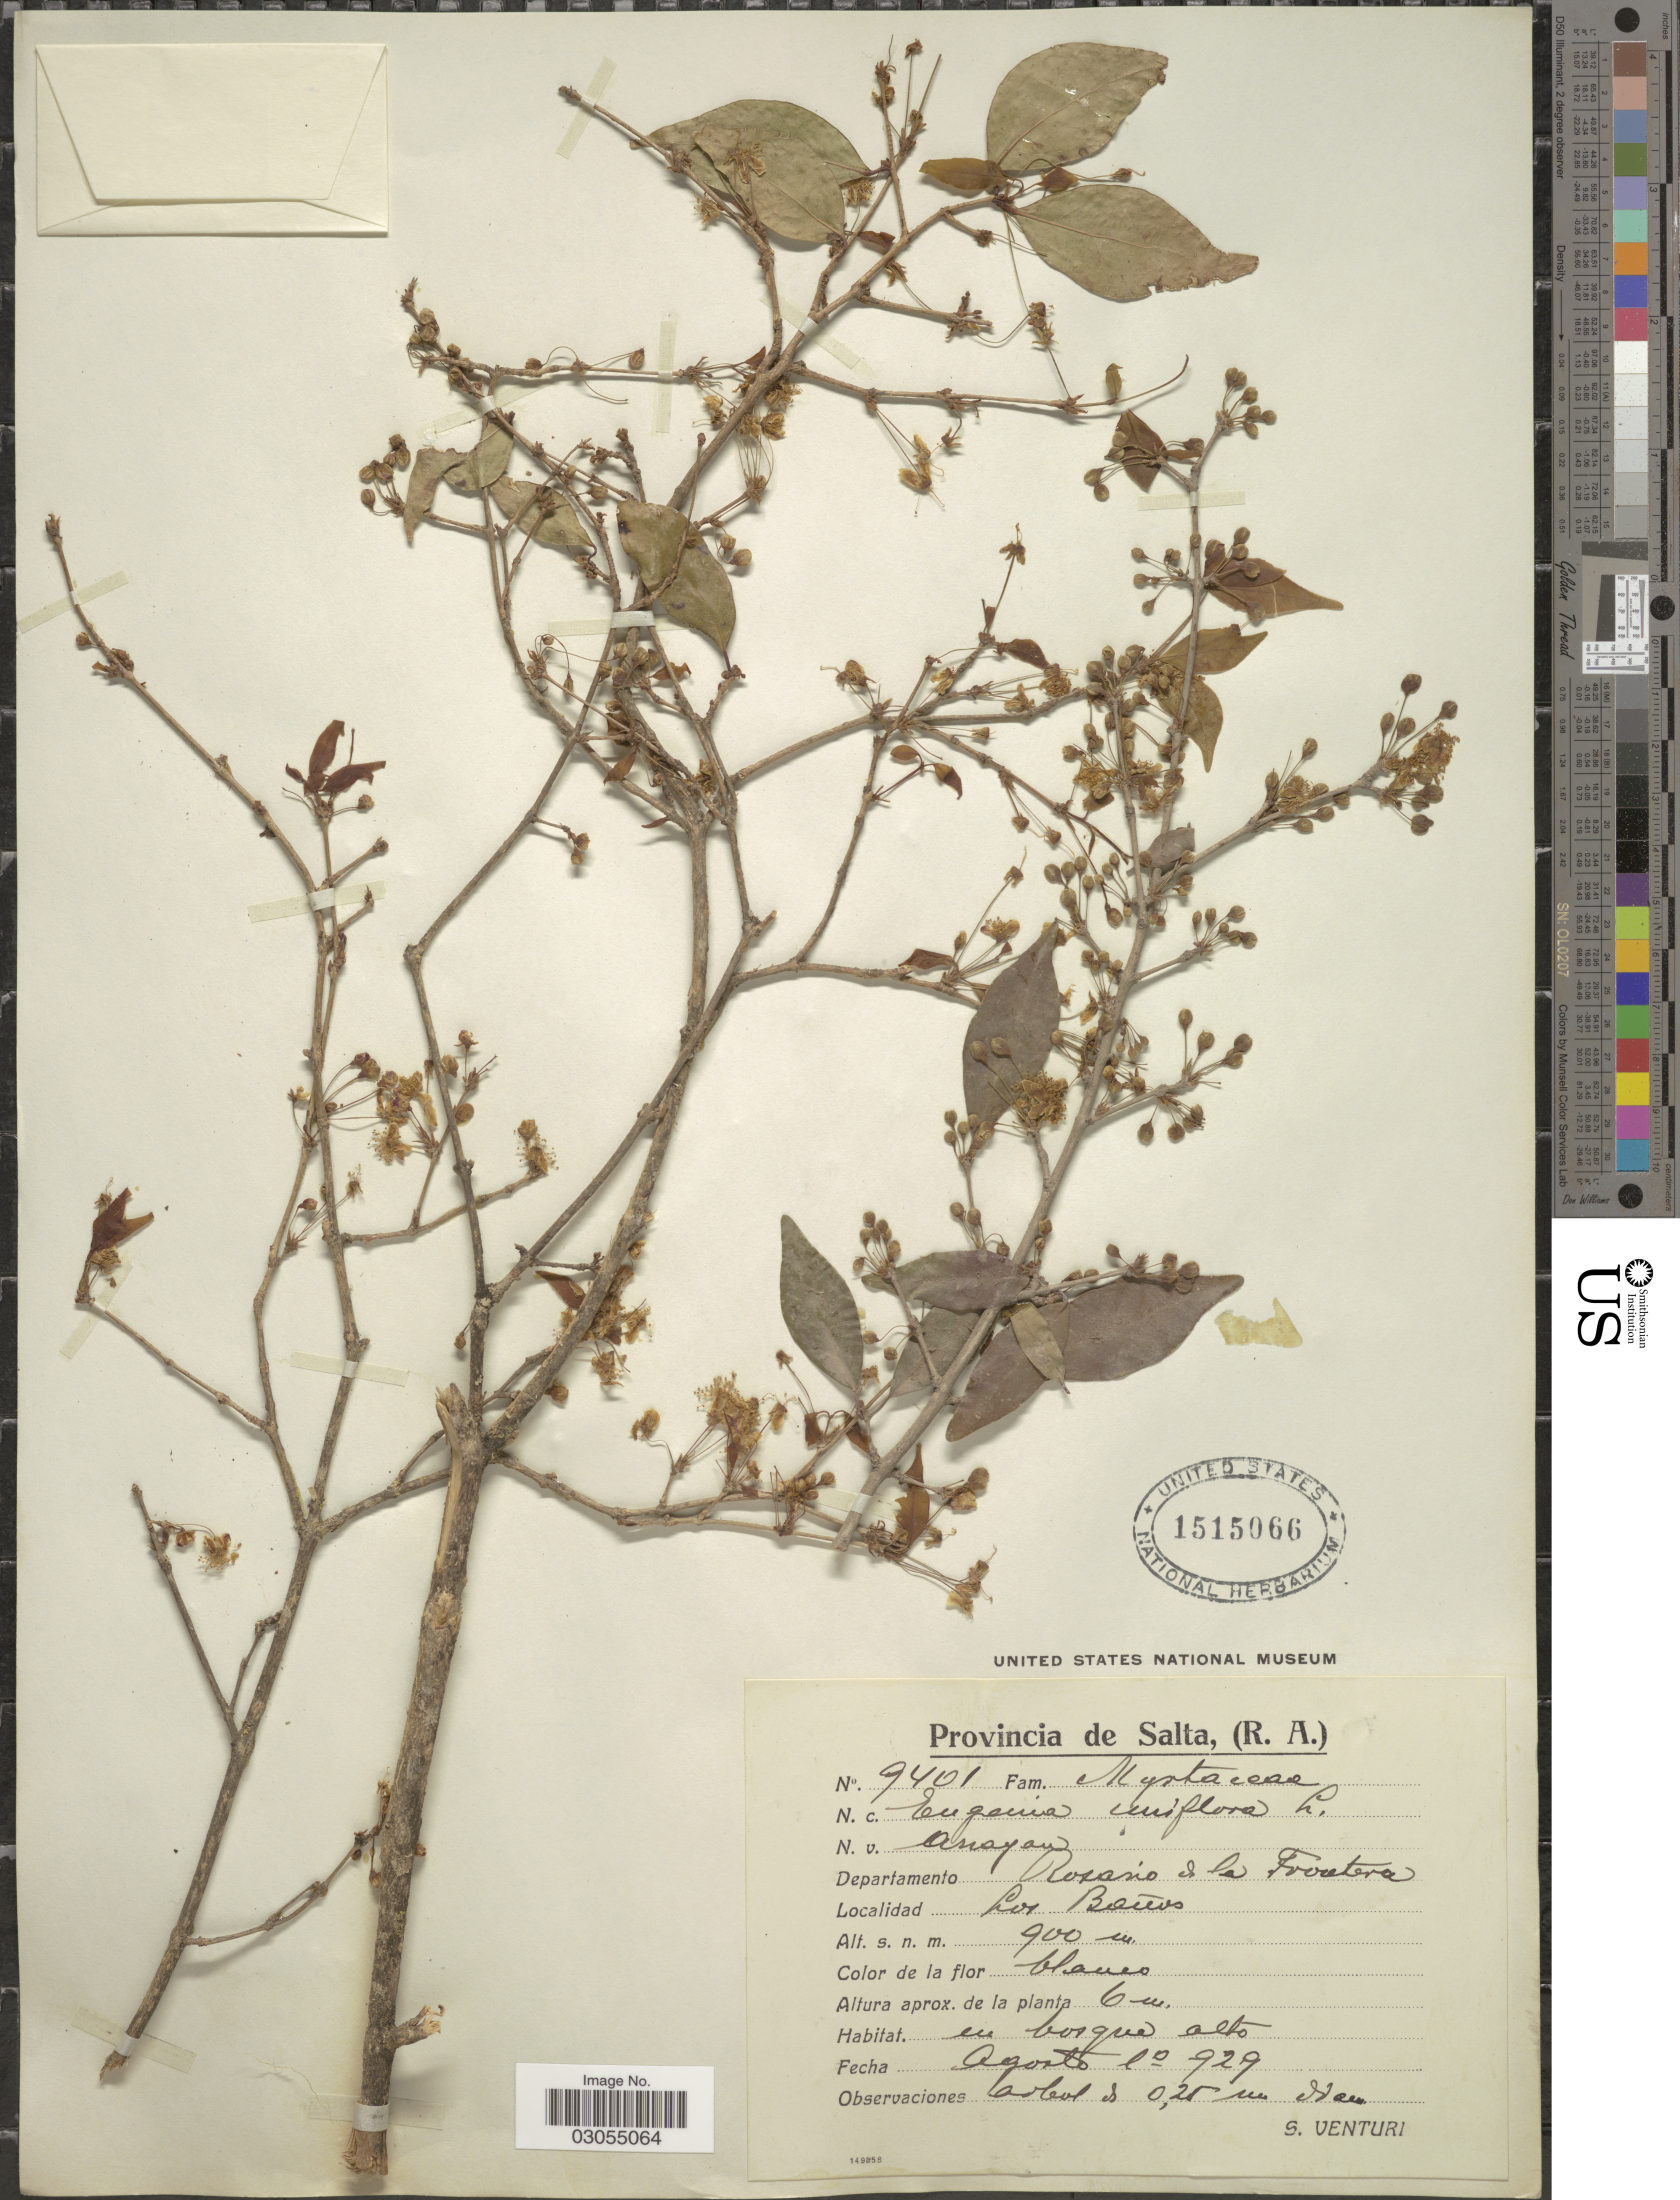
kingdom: Plantae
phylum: Tracheophyta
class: Magnoliopsida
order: Myrtales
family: Myrtaceae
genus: Eugenia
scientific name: Eugenia uniflora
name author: L.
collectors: S. Venturi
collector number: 9401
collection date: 1929-08-01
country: Argentina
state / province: Salta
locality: Departamento Rosario de la Frontero, Los Baños.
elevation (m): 900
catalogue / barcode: US 1515066